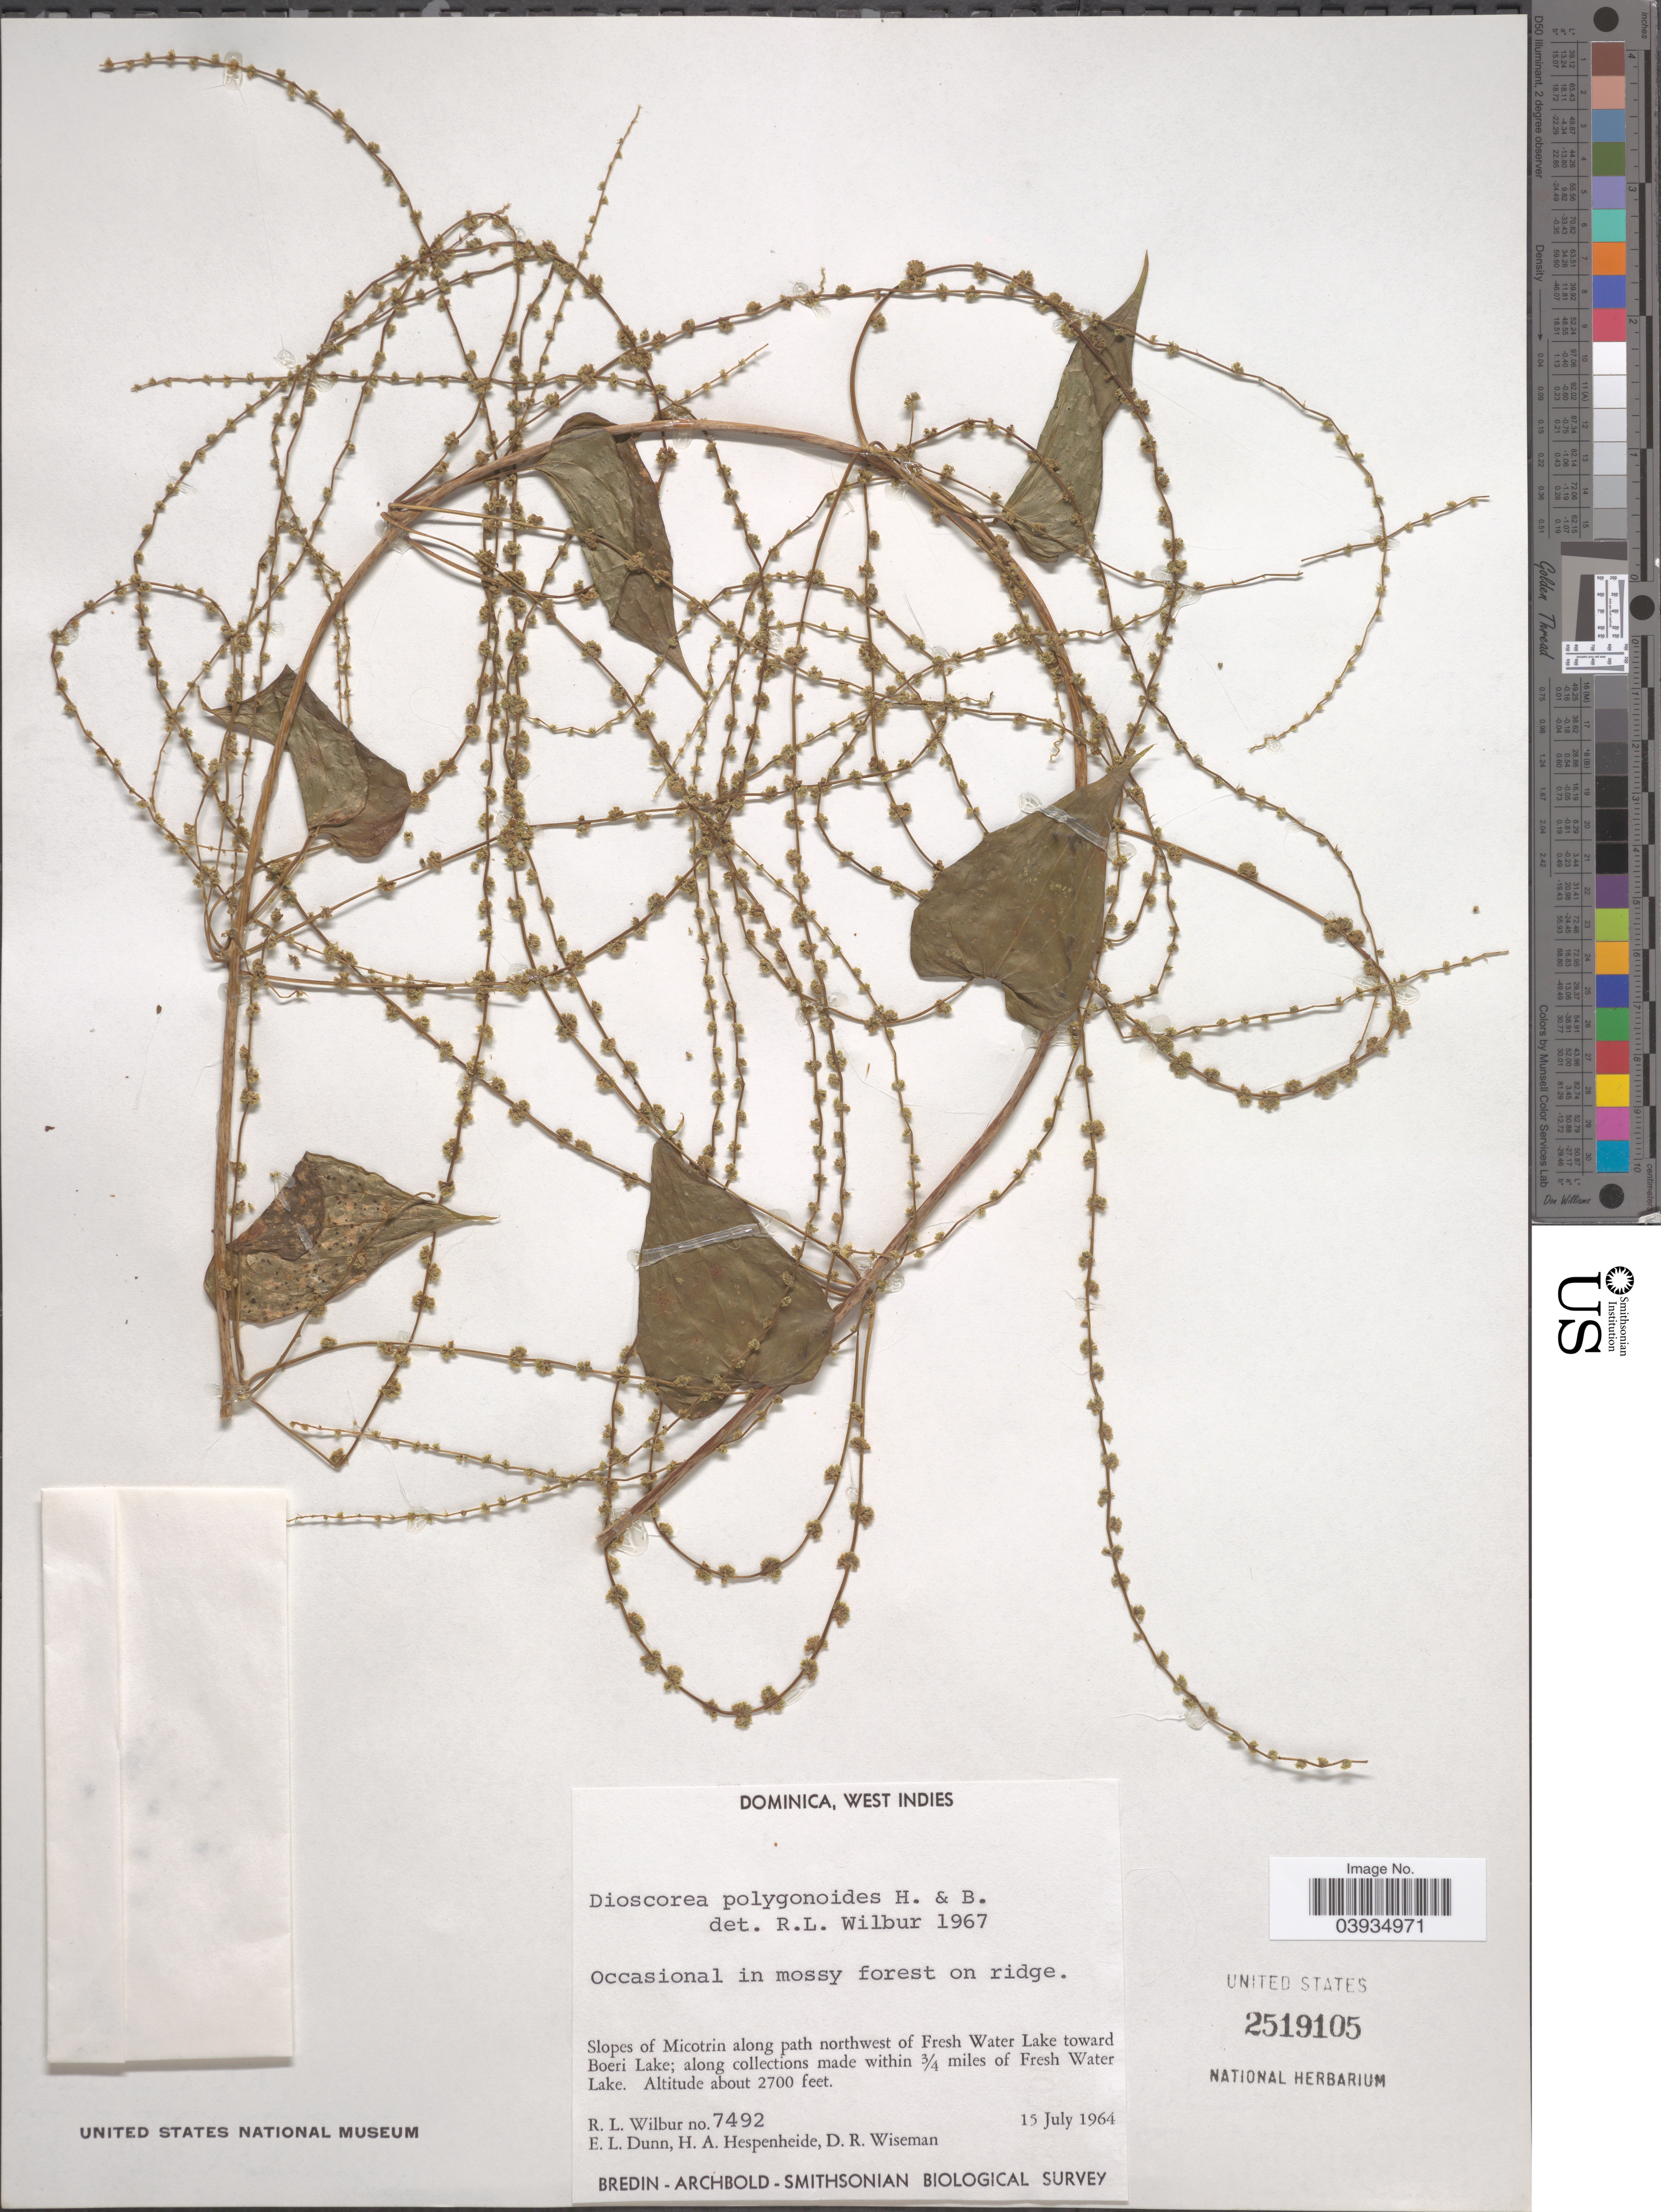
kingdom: Plantae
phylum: Tracheophyta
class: Liliopsida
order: Dioscoreales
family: Dioscoreaceae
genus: Dioscorea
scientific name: Dioscorea polygonoides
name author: Humb. & Bonpl. ex Willd.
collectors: R. L. Wilbur, E. Dunn, H. A. Hespenheide & D. R. Wiseman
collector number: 7492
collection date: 1964-07-15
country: Dominica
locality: Slopes of Micotrin along path northwest of Fresh Water Lake toward Boeri Lake, along collections made within ¾ miles of Fresh Water Lake.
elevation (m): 823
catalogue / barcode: US 2519105